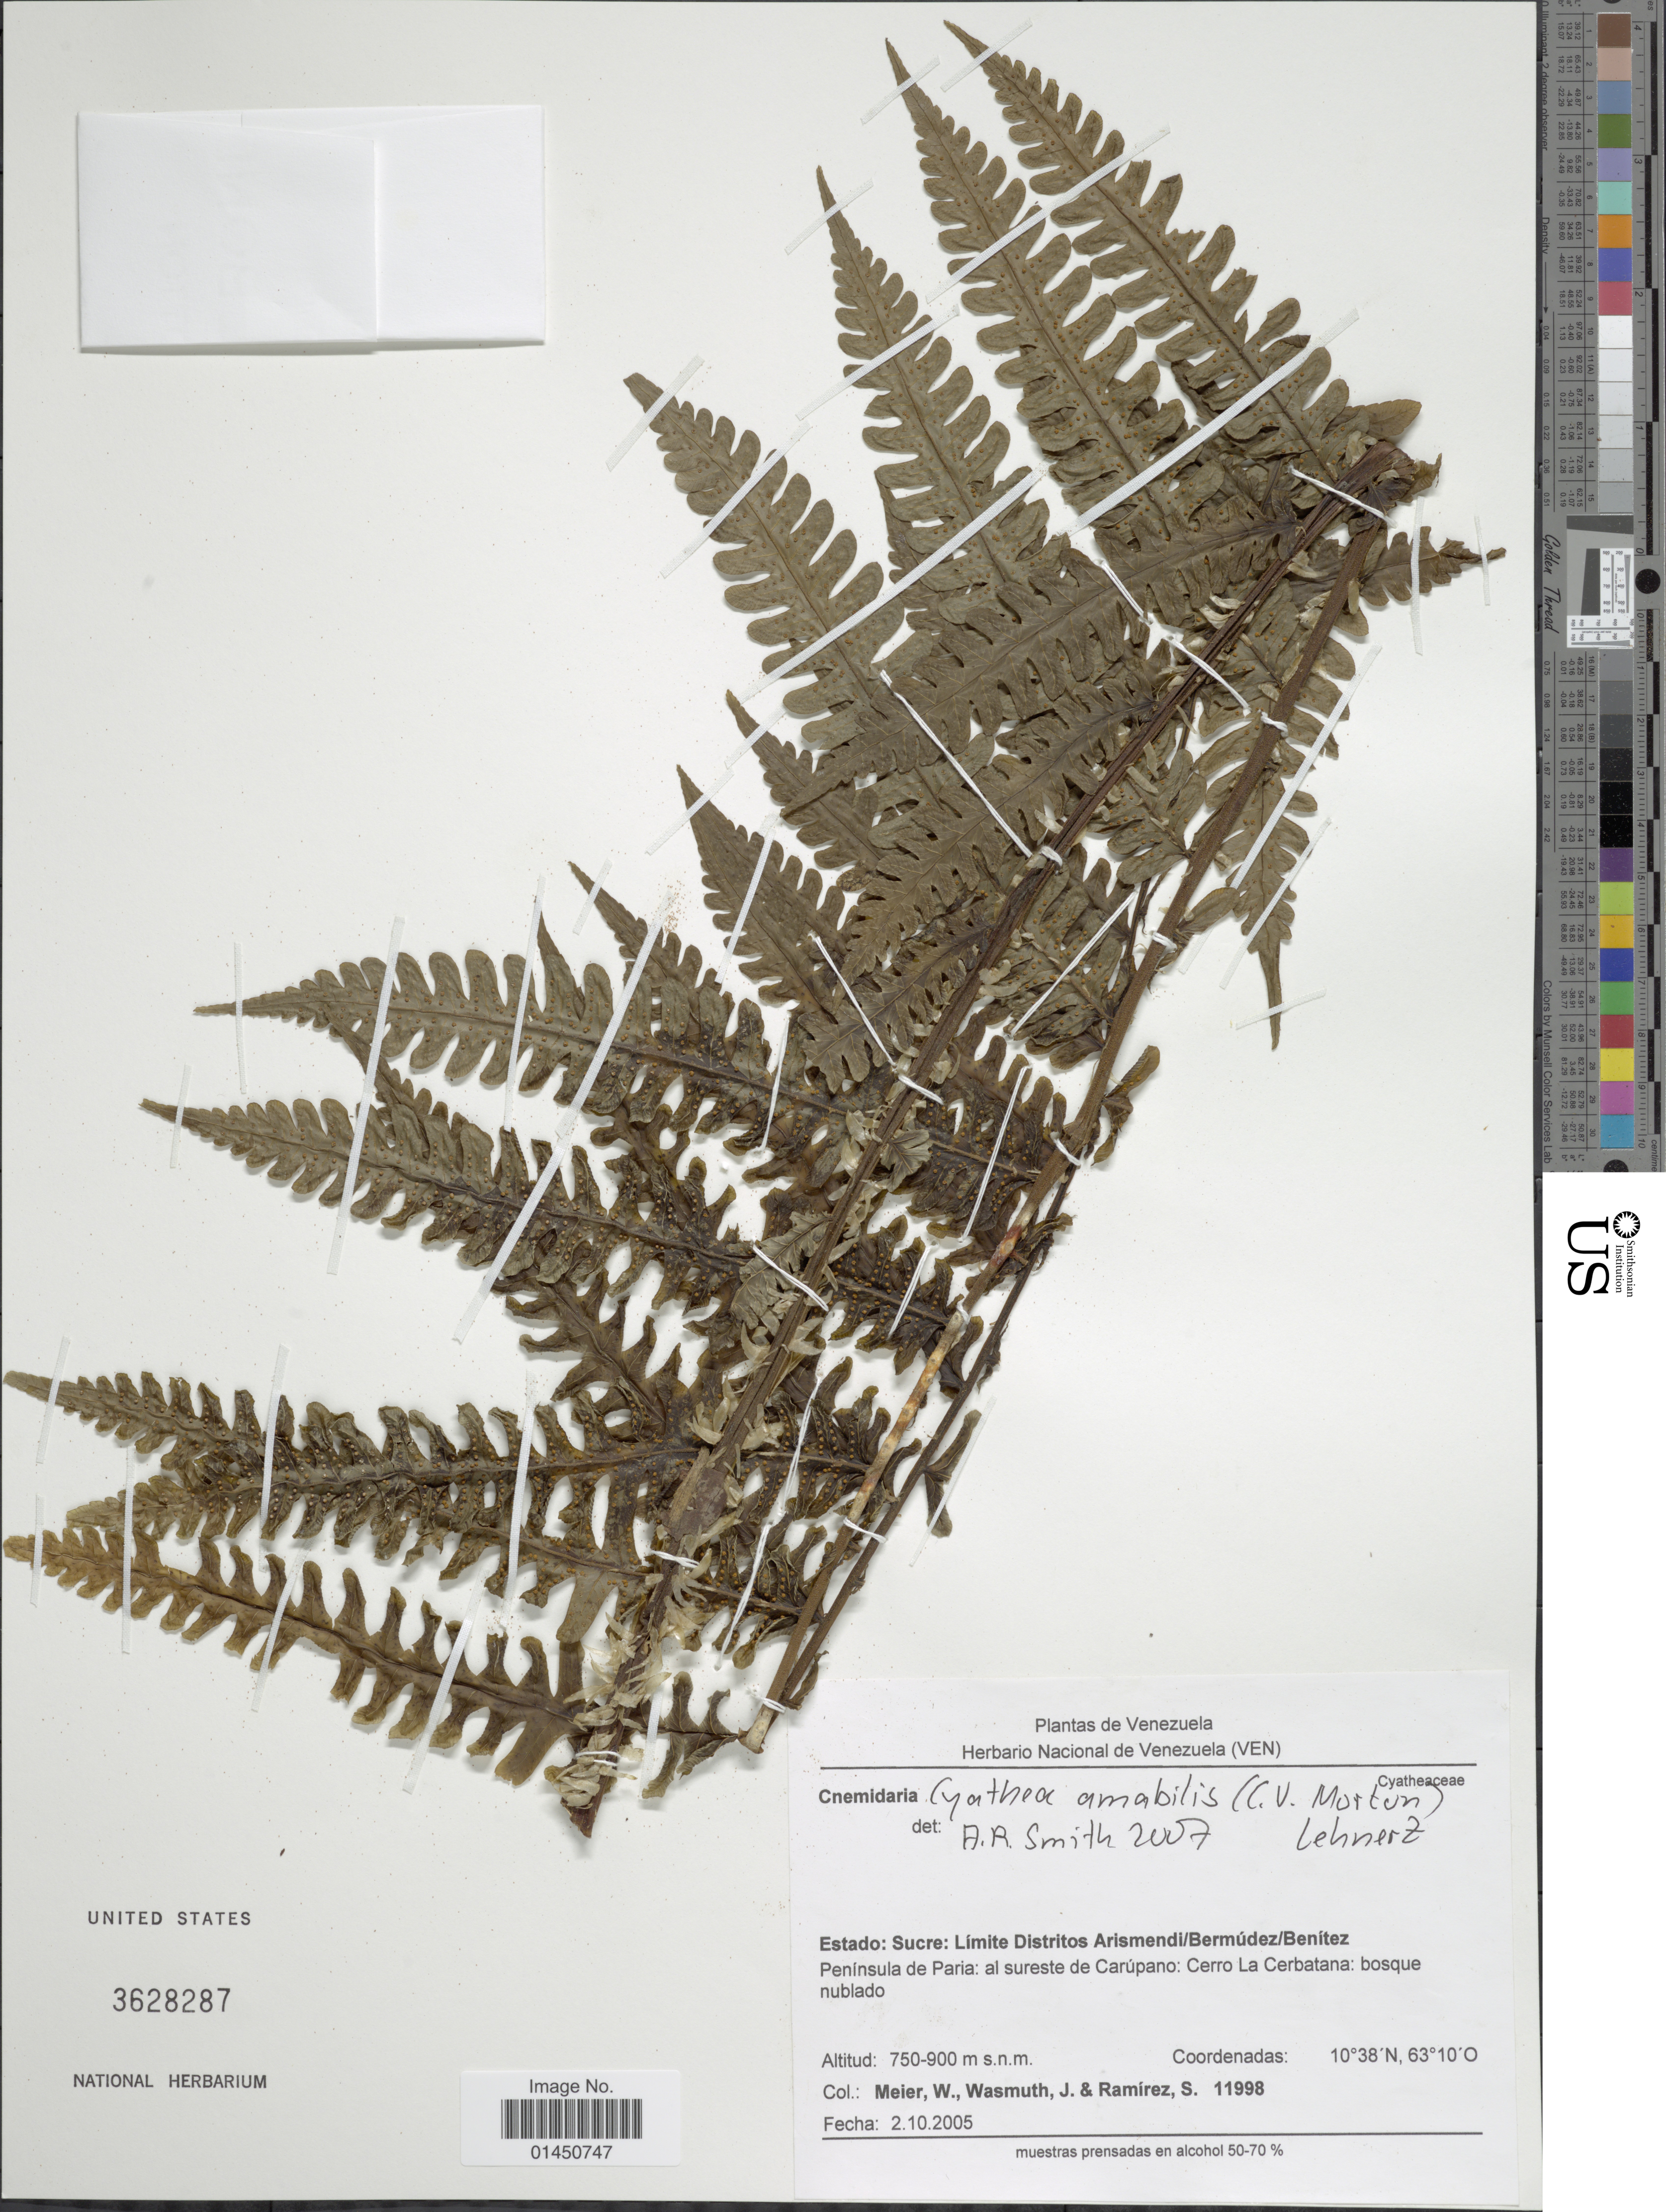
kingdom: Plantae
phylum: Tracheophyta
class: Polypodiopsida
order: Cyatheales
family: Cyatheaceae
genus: Cyathea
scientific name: Cyathea amabilis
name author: (C.V. Morton) Lehnert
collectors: W. Meier, J. Wasmuth & S. Ramírez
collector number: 11998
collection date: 2005-10-02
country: Venezuela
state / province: Sucre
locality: Limite Ditritos Arismendi/Bermudez/Benitez Peninsula de Paria: al suroeste de Carupano: Cerro La Cerbatana: bosque nublado.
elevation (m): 750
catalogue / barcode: US 3628287